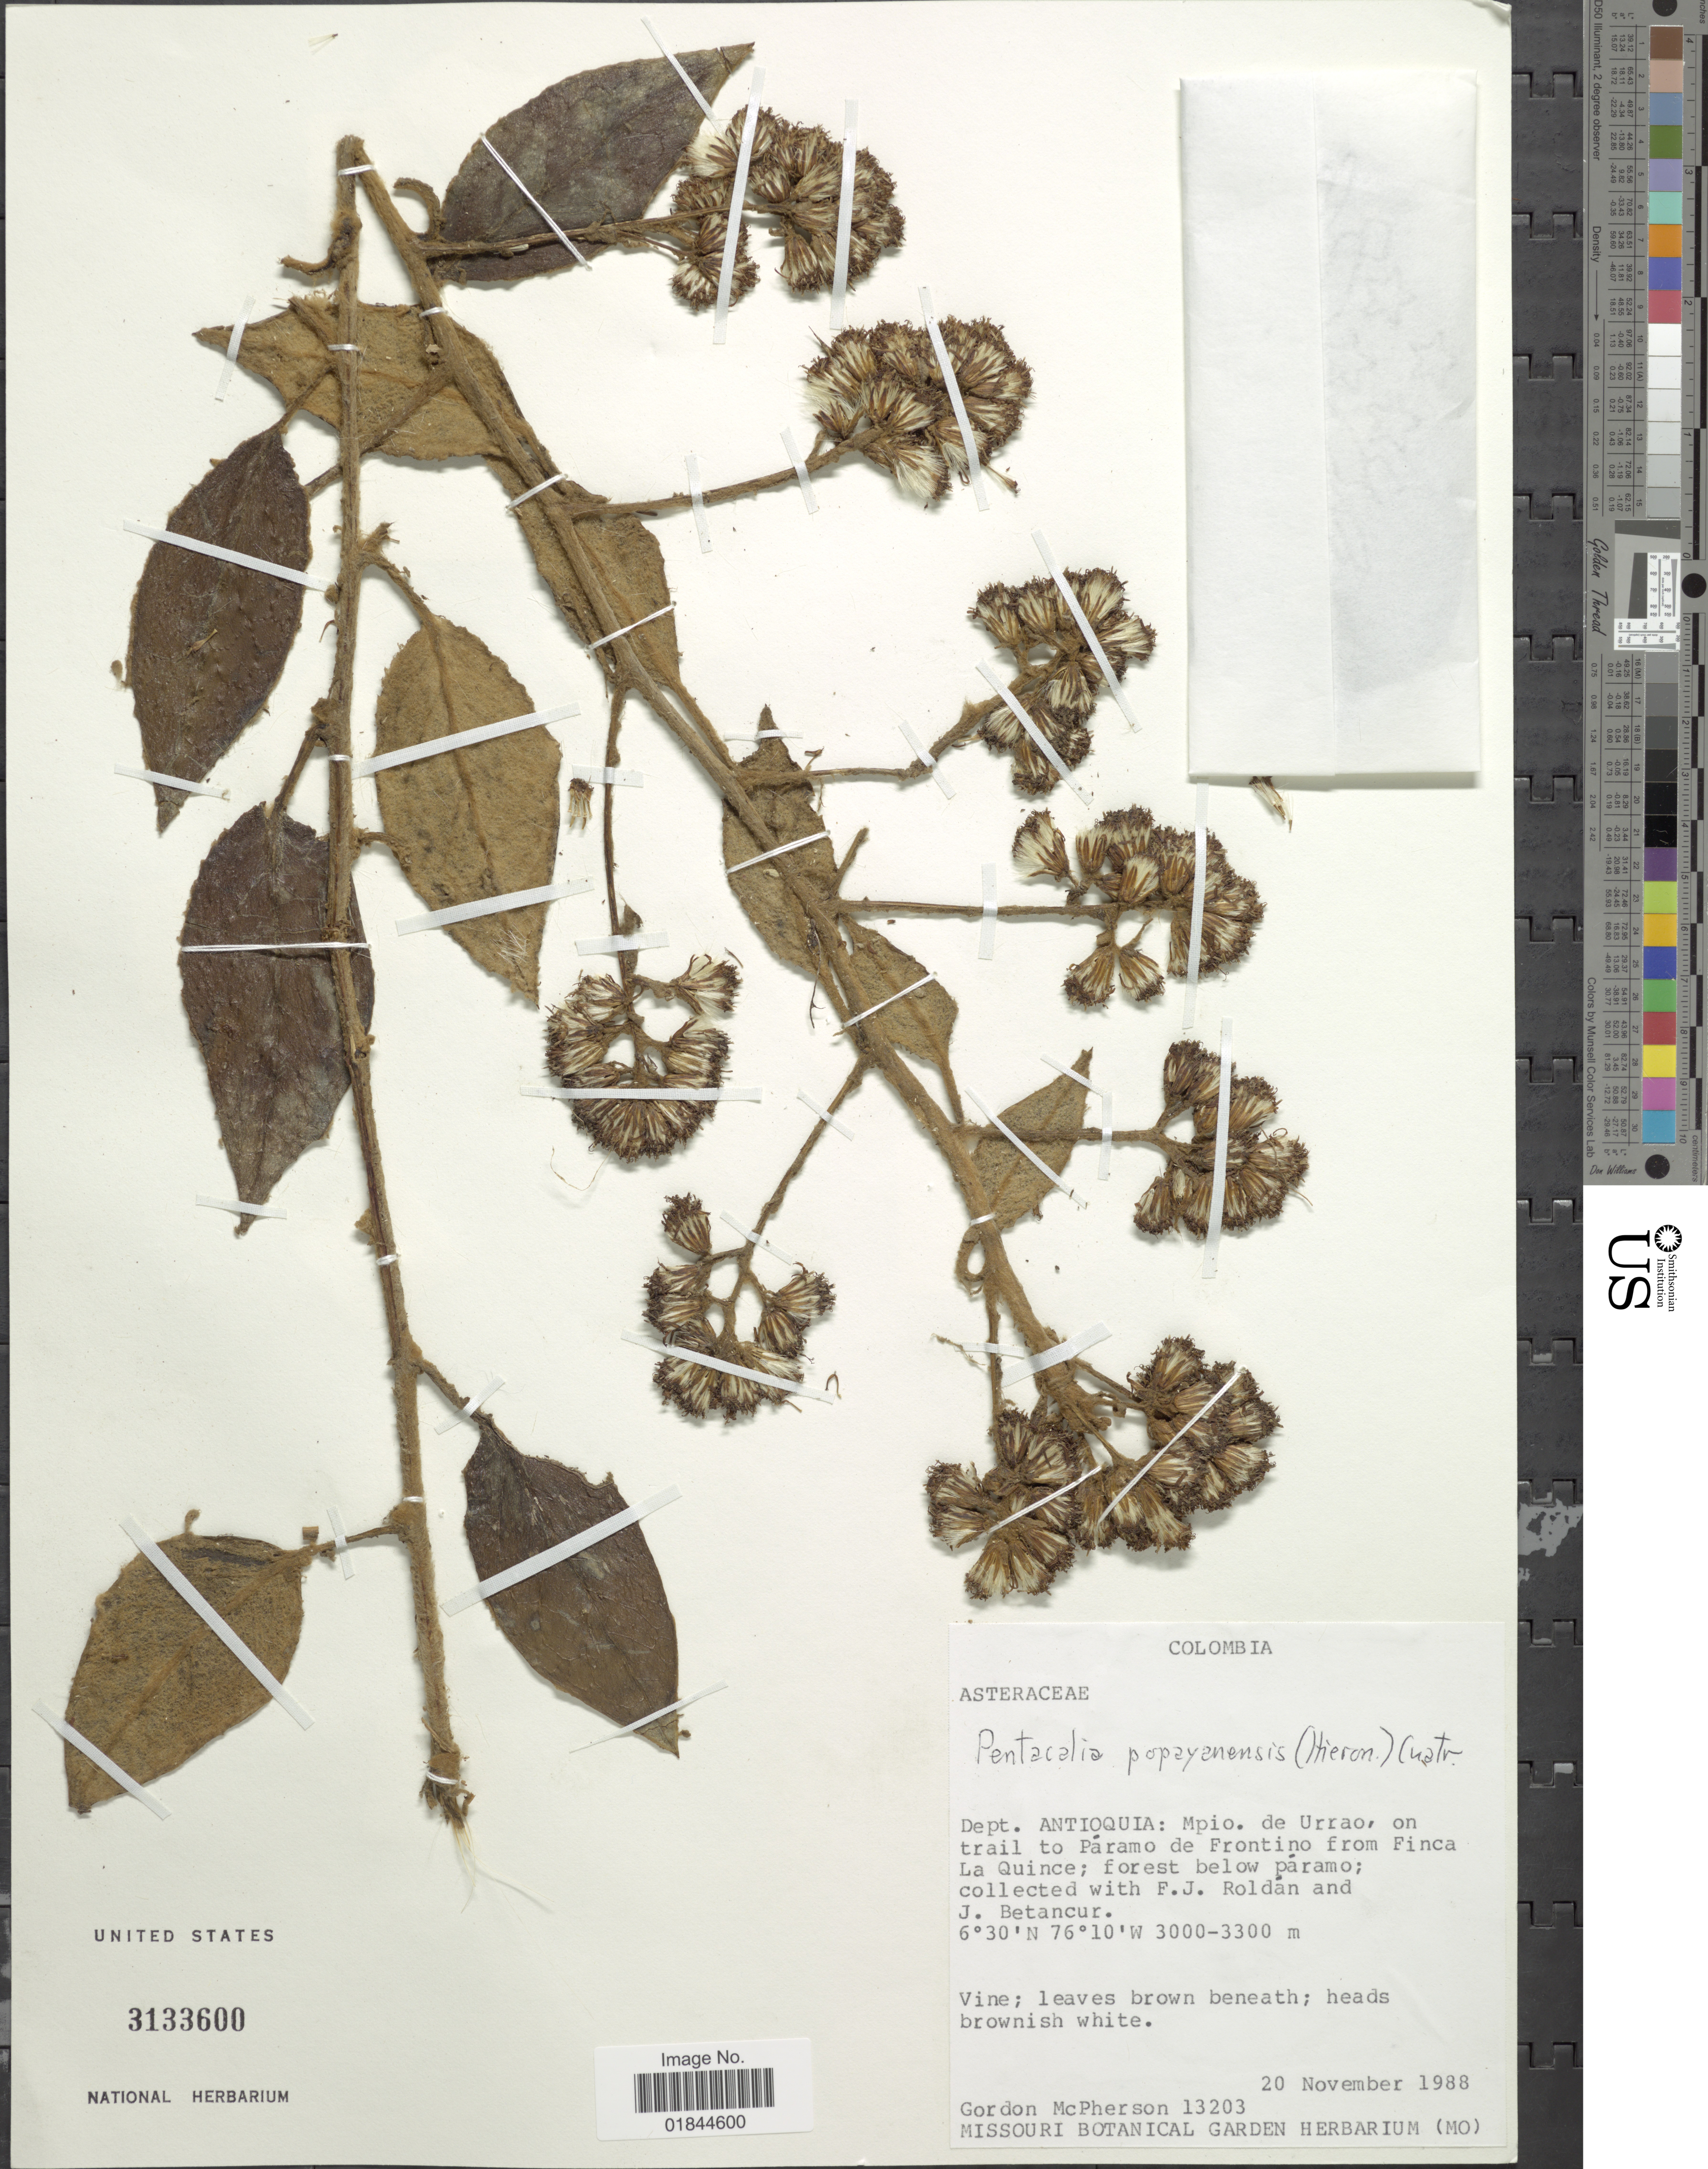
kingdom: Plantae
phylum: Tracheophyta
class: Magnoliopsida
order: Asterales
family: Asteraceae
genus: Pentacalia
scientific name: Pentacalia popayanensis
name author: (Hieron.) Cuatrec.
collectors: G. D. McPherson, F. J. Roldán & J. Betancur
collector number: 13203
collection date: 1988-11-20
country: Colombia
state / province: Antioquia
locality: Mpio. de Urrao, on trail to Paramo de Frontino from Finca La Quince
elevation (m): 3000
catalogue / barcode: US 3133600